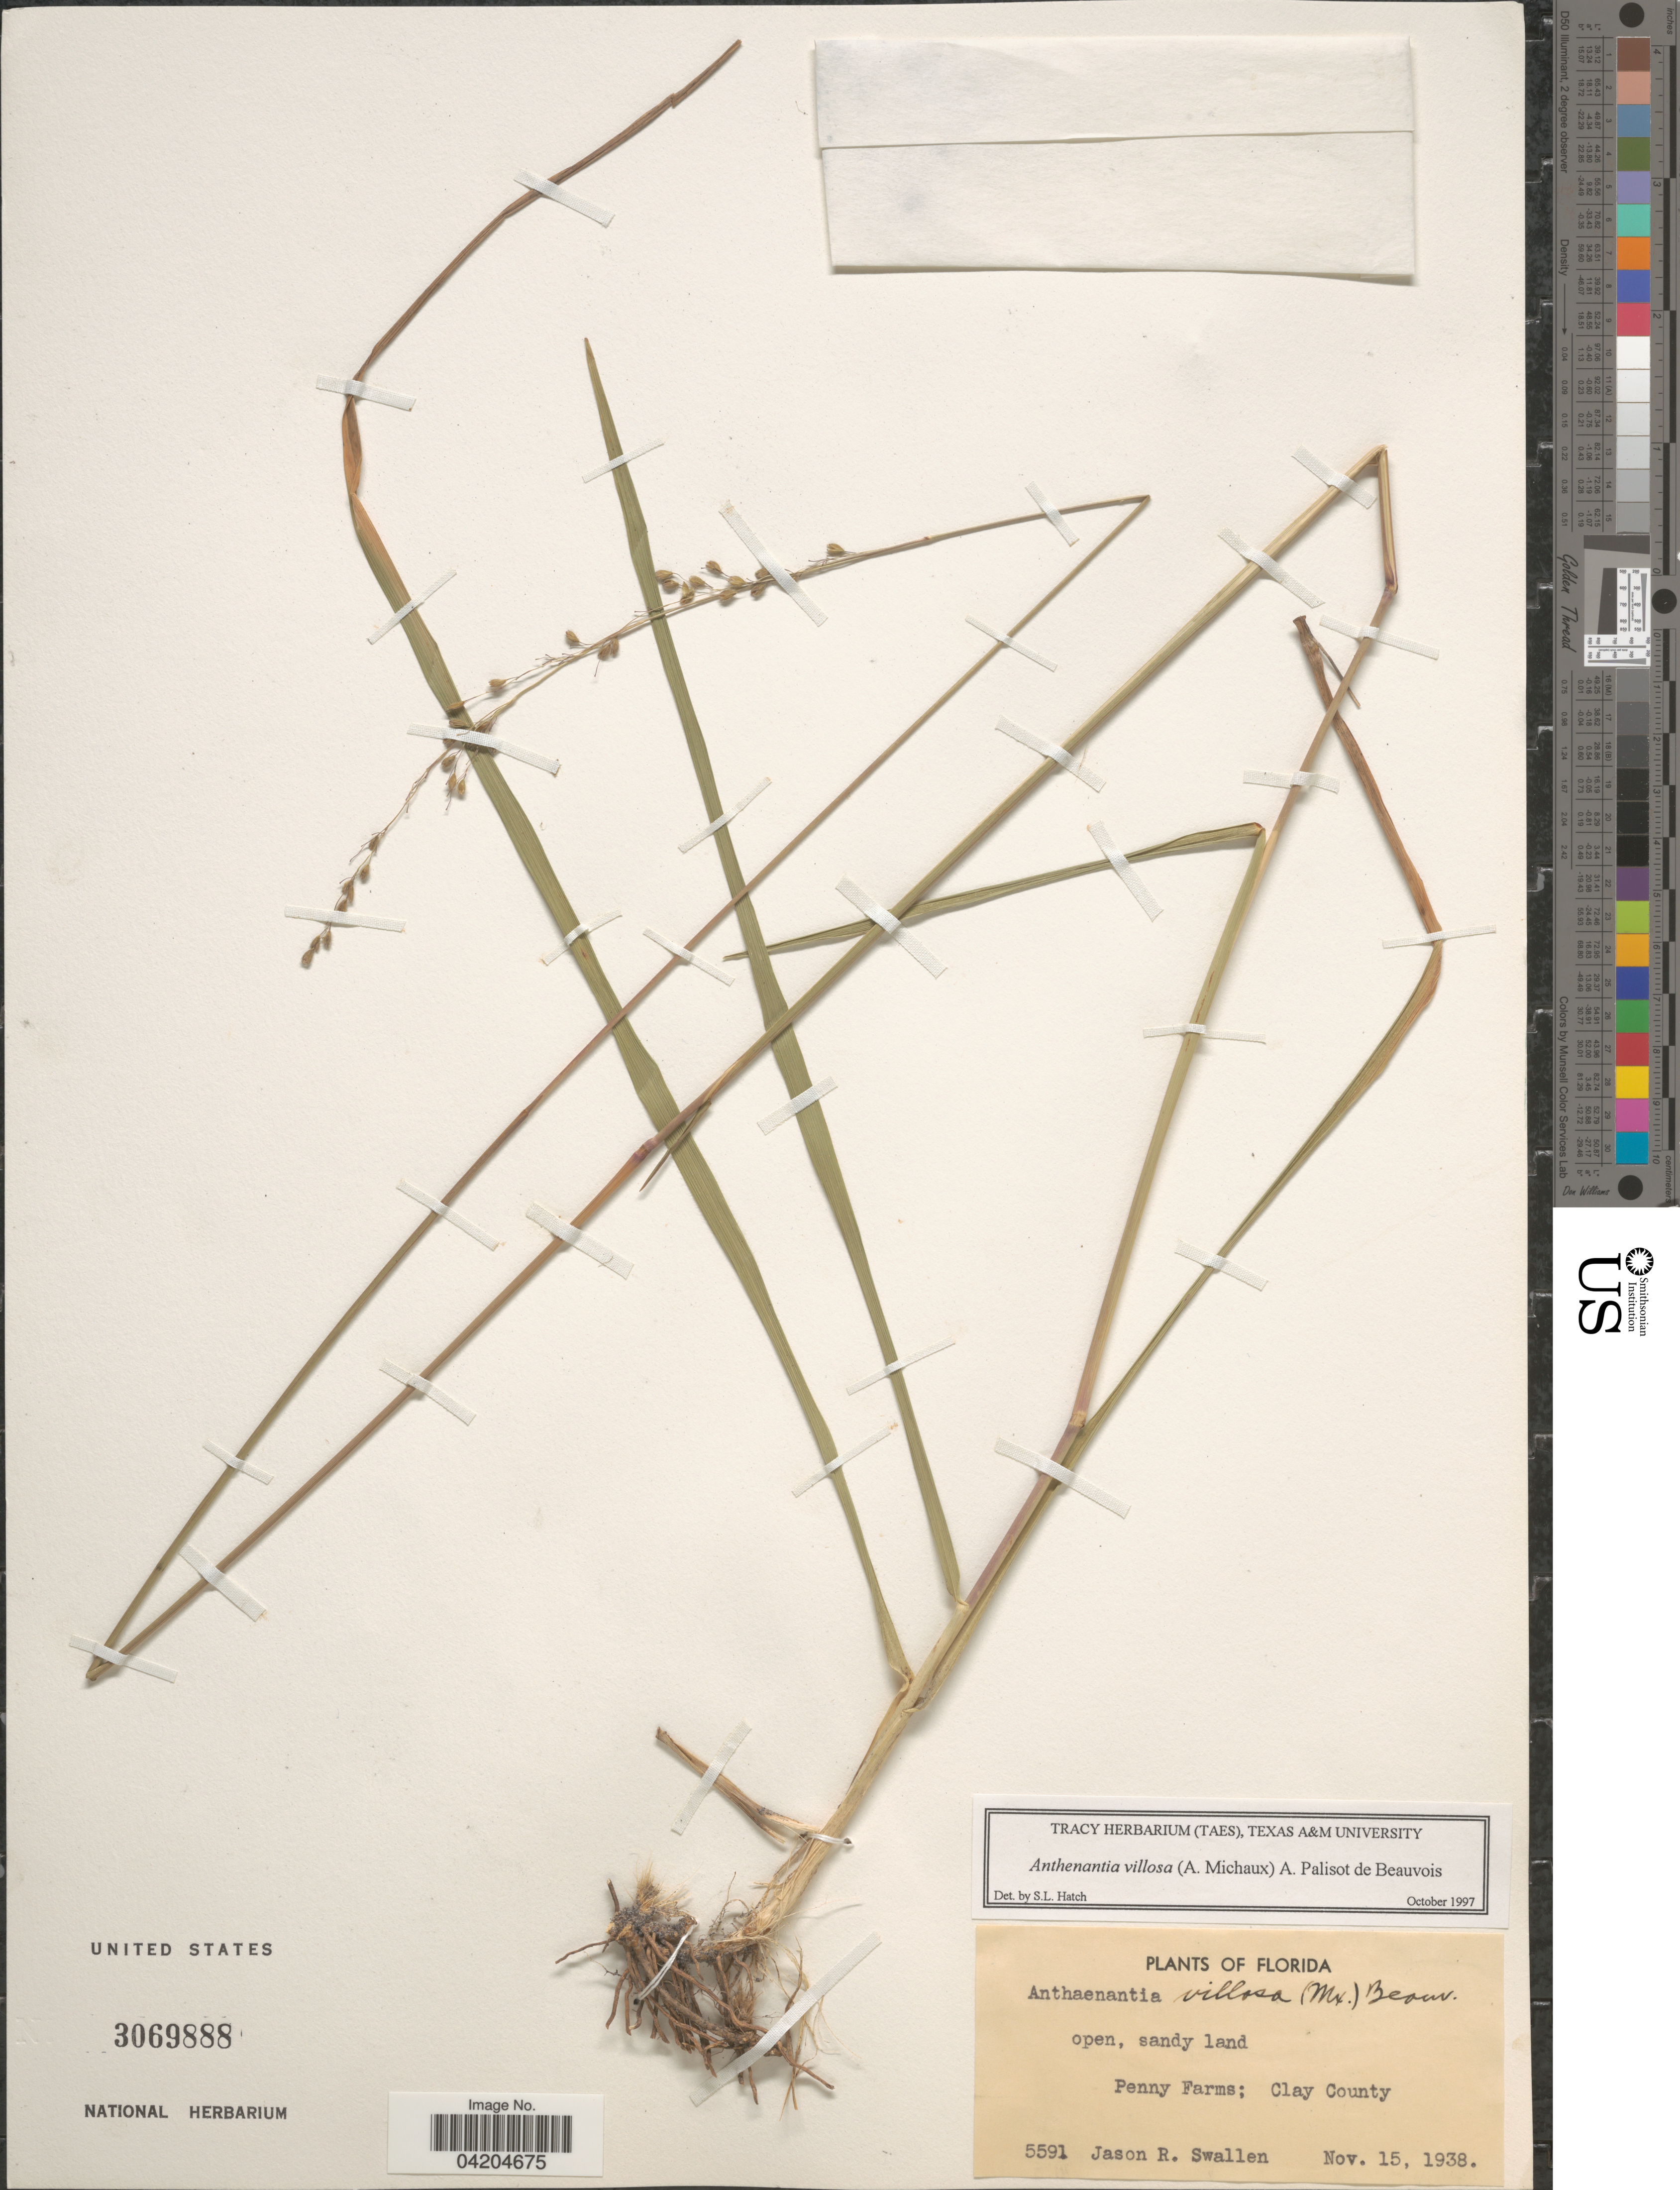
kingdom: Plantae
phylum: Tracheophyta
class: Liliopsida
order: Poales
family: Poaceae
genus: Anthaenantia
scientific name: Anthaenantia villosa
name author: (Michx.) P. Beauv.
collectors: J. R. Swallen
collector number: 5591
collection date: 1938-11-15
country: United States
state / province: Florida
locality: Penny Farms; Clay County.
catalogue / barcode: US 3069888